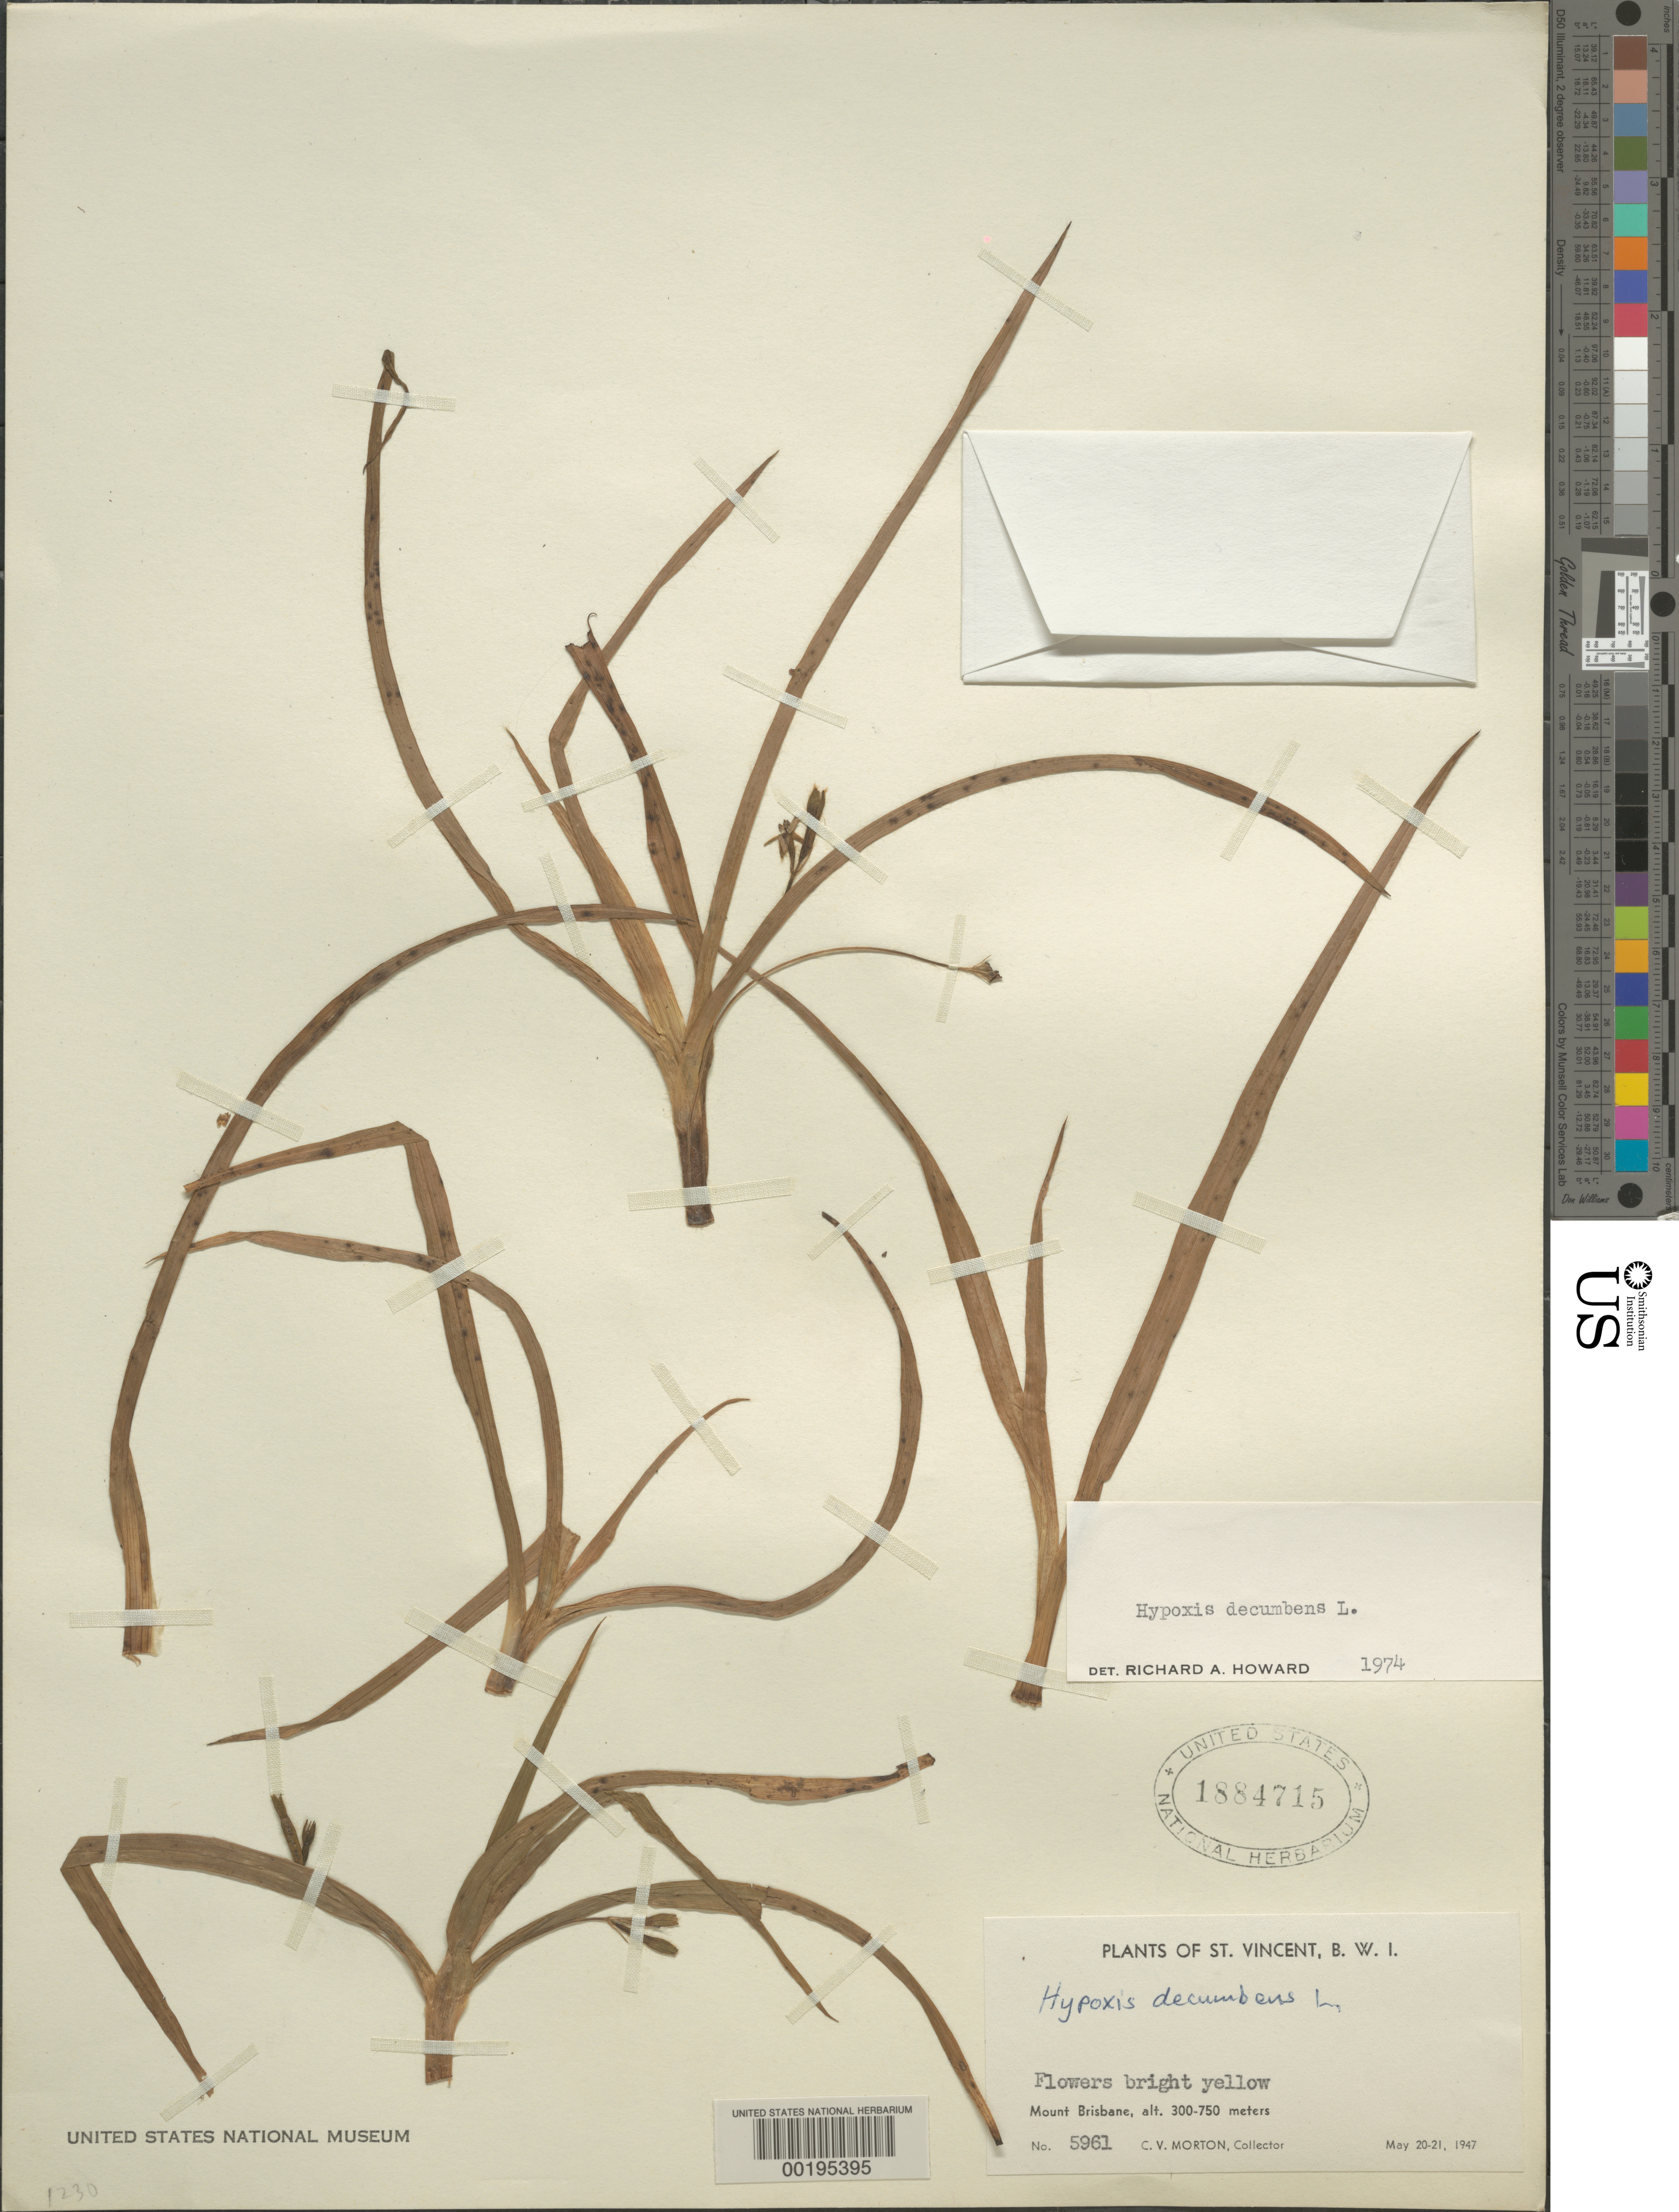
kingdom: Plantae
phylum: Tracheophyta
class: Liliopsida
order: Asparagales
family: Hypoxidaceae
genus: Hypoxis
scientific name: Hypoxis decumbens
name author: L.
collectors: C. V. Morton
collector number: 5961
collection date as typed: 20 May 1947 to 21 May 1947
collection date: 1947-05-20/1947-05-21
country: St. Vincent - Grenadines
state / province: Saint David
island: St. Vincent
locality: Mount brisbane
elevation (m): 300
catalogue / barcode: US 1884715